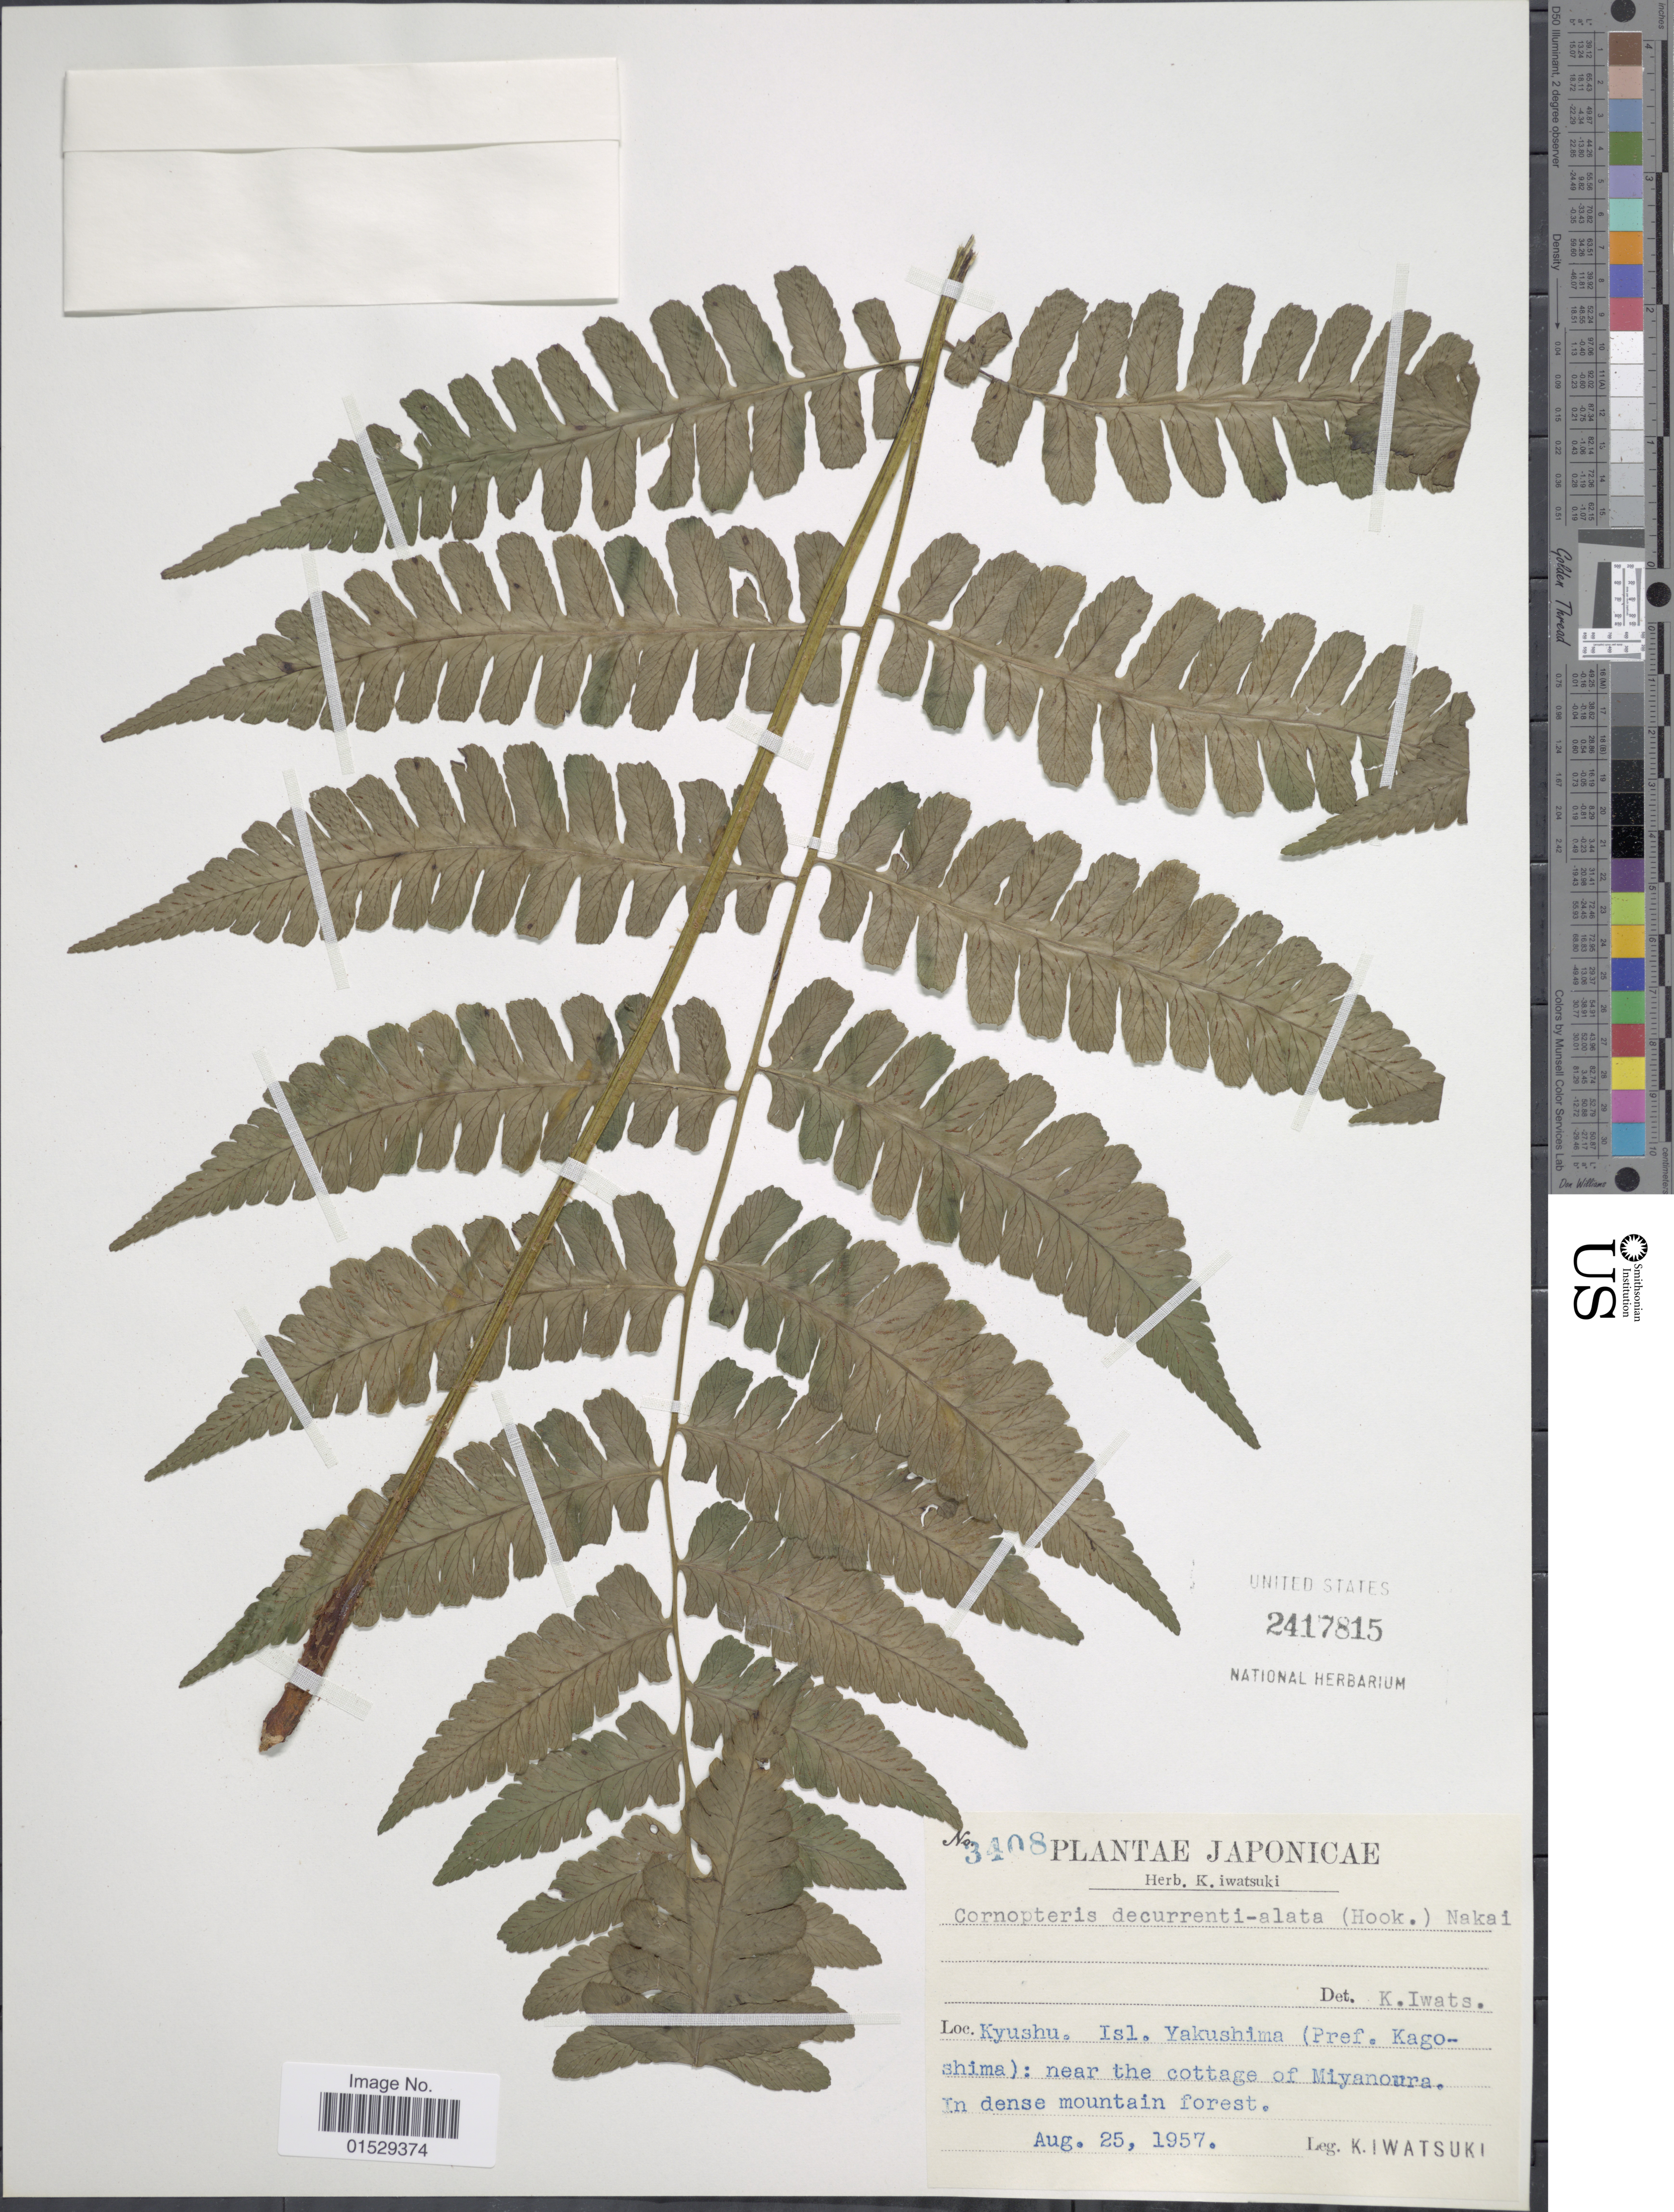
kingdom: Plantae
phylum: Tracheophyta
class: Polypodiopsida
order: Polypodiales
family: Athyriaceae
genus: Cornopteris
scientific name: Cornopteris decurrentialata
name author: (Hook.) Nakai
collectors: K. Iwatsuki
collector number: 3408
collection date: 1957-08-25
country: Japan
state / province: Kagosima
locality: Japonicae, Kyushu. Isl. Yakushima (Pref. Kagoshima): near the cottage of Miyanoura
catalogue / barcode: US 2417815